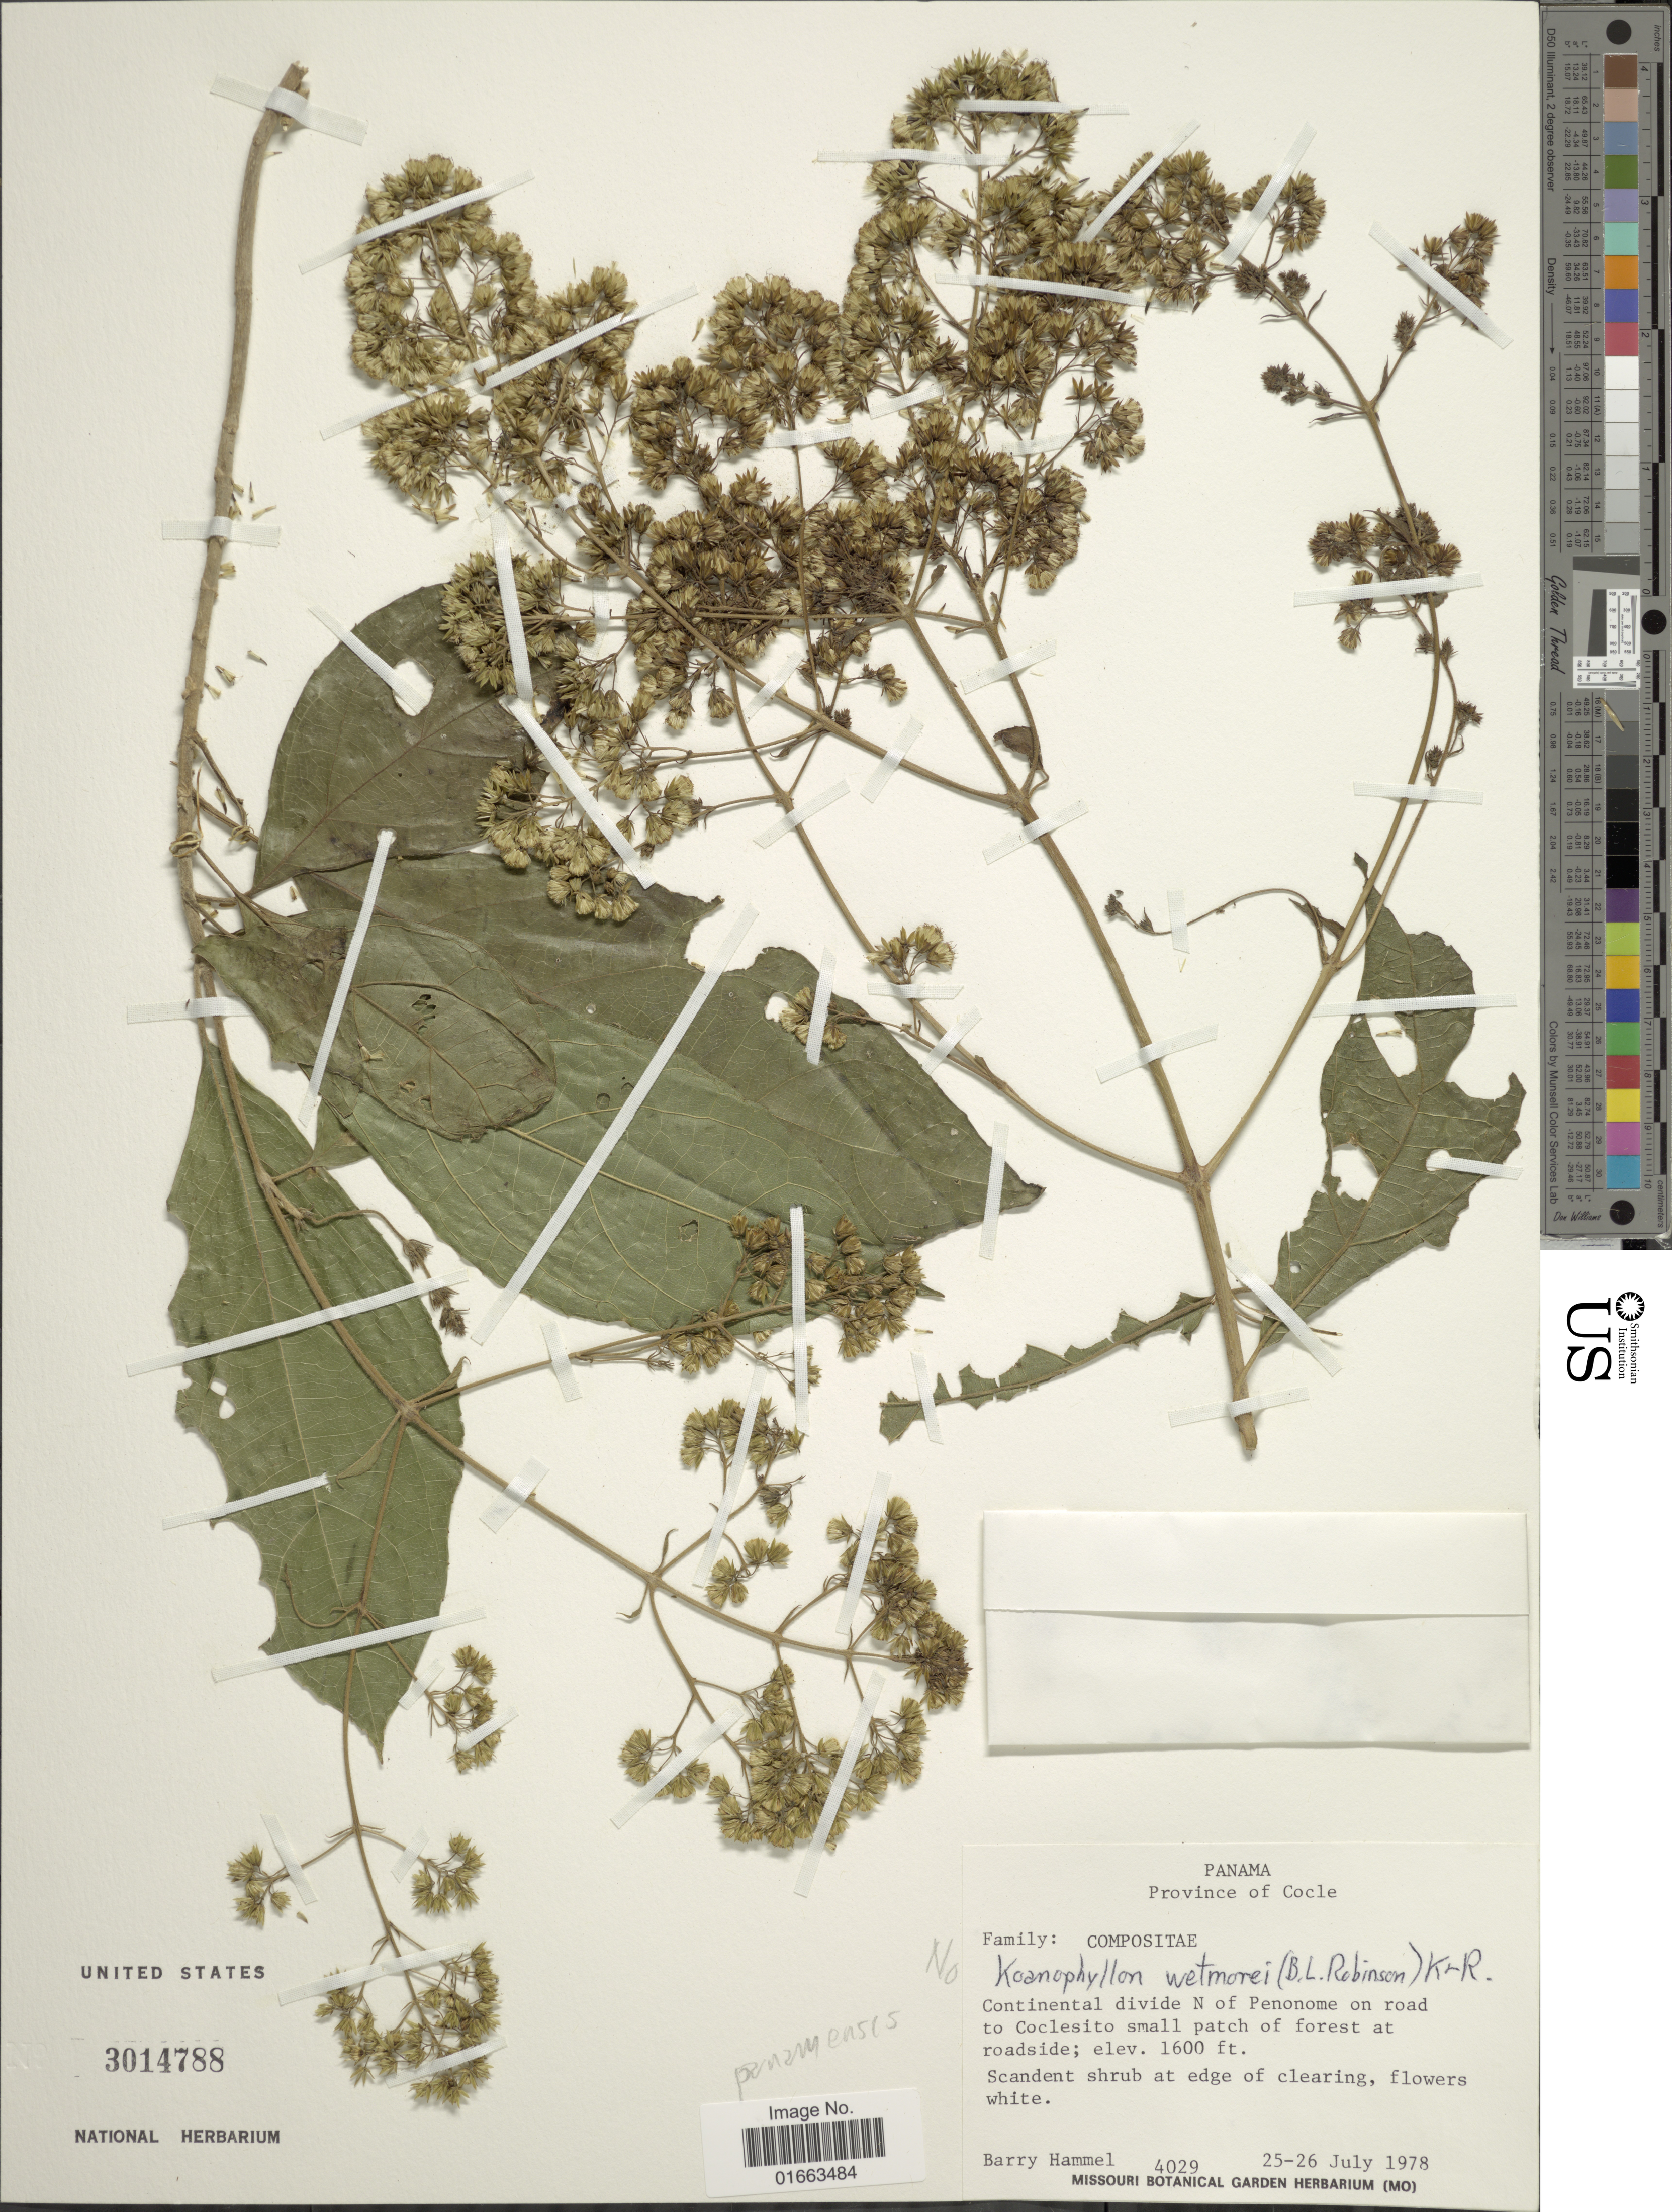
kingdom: Plantae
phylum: Tracheophyta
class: Magnoliopsida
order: Asterales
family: Asteraceae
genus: Koanophyllon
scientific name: Koanophyllon panamensis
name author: R.M. King & H. Rob.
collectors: B. Hammel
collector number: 4029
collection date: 1978-07-25/1978-07-26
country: Panama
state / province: Coclé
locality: Continental divide N of Penonome on road to Colesito samll patch of forest at roadside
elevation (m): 488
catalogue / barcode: US 3014788